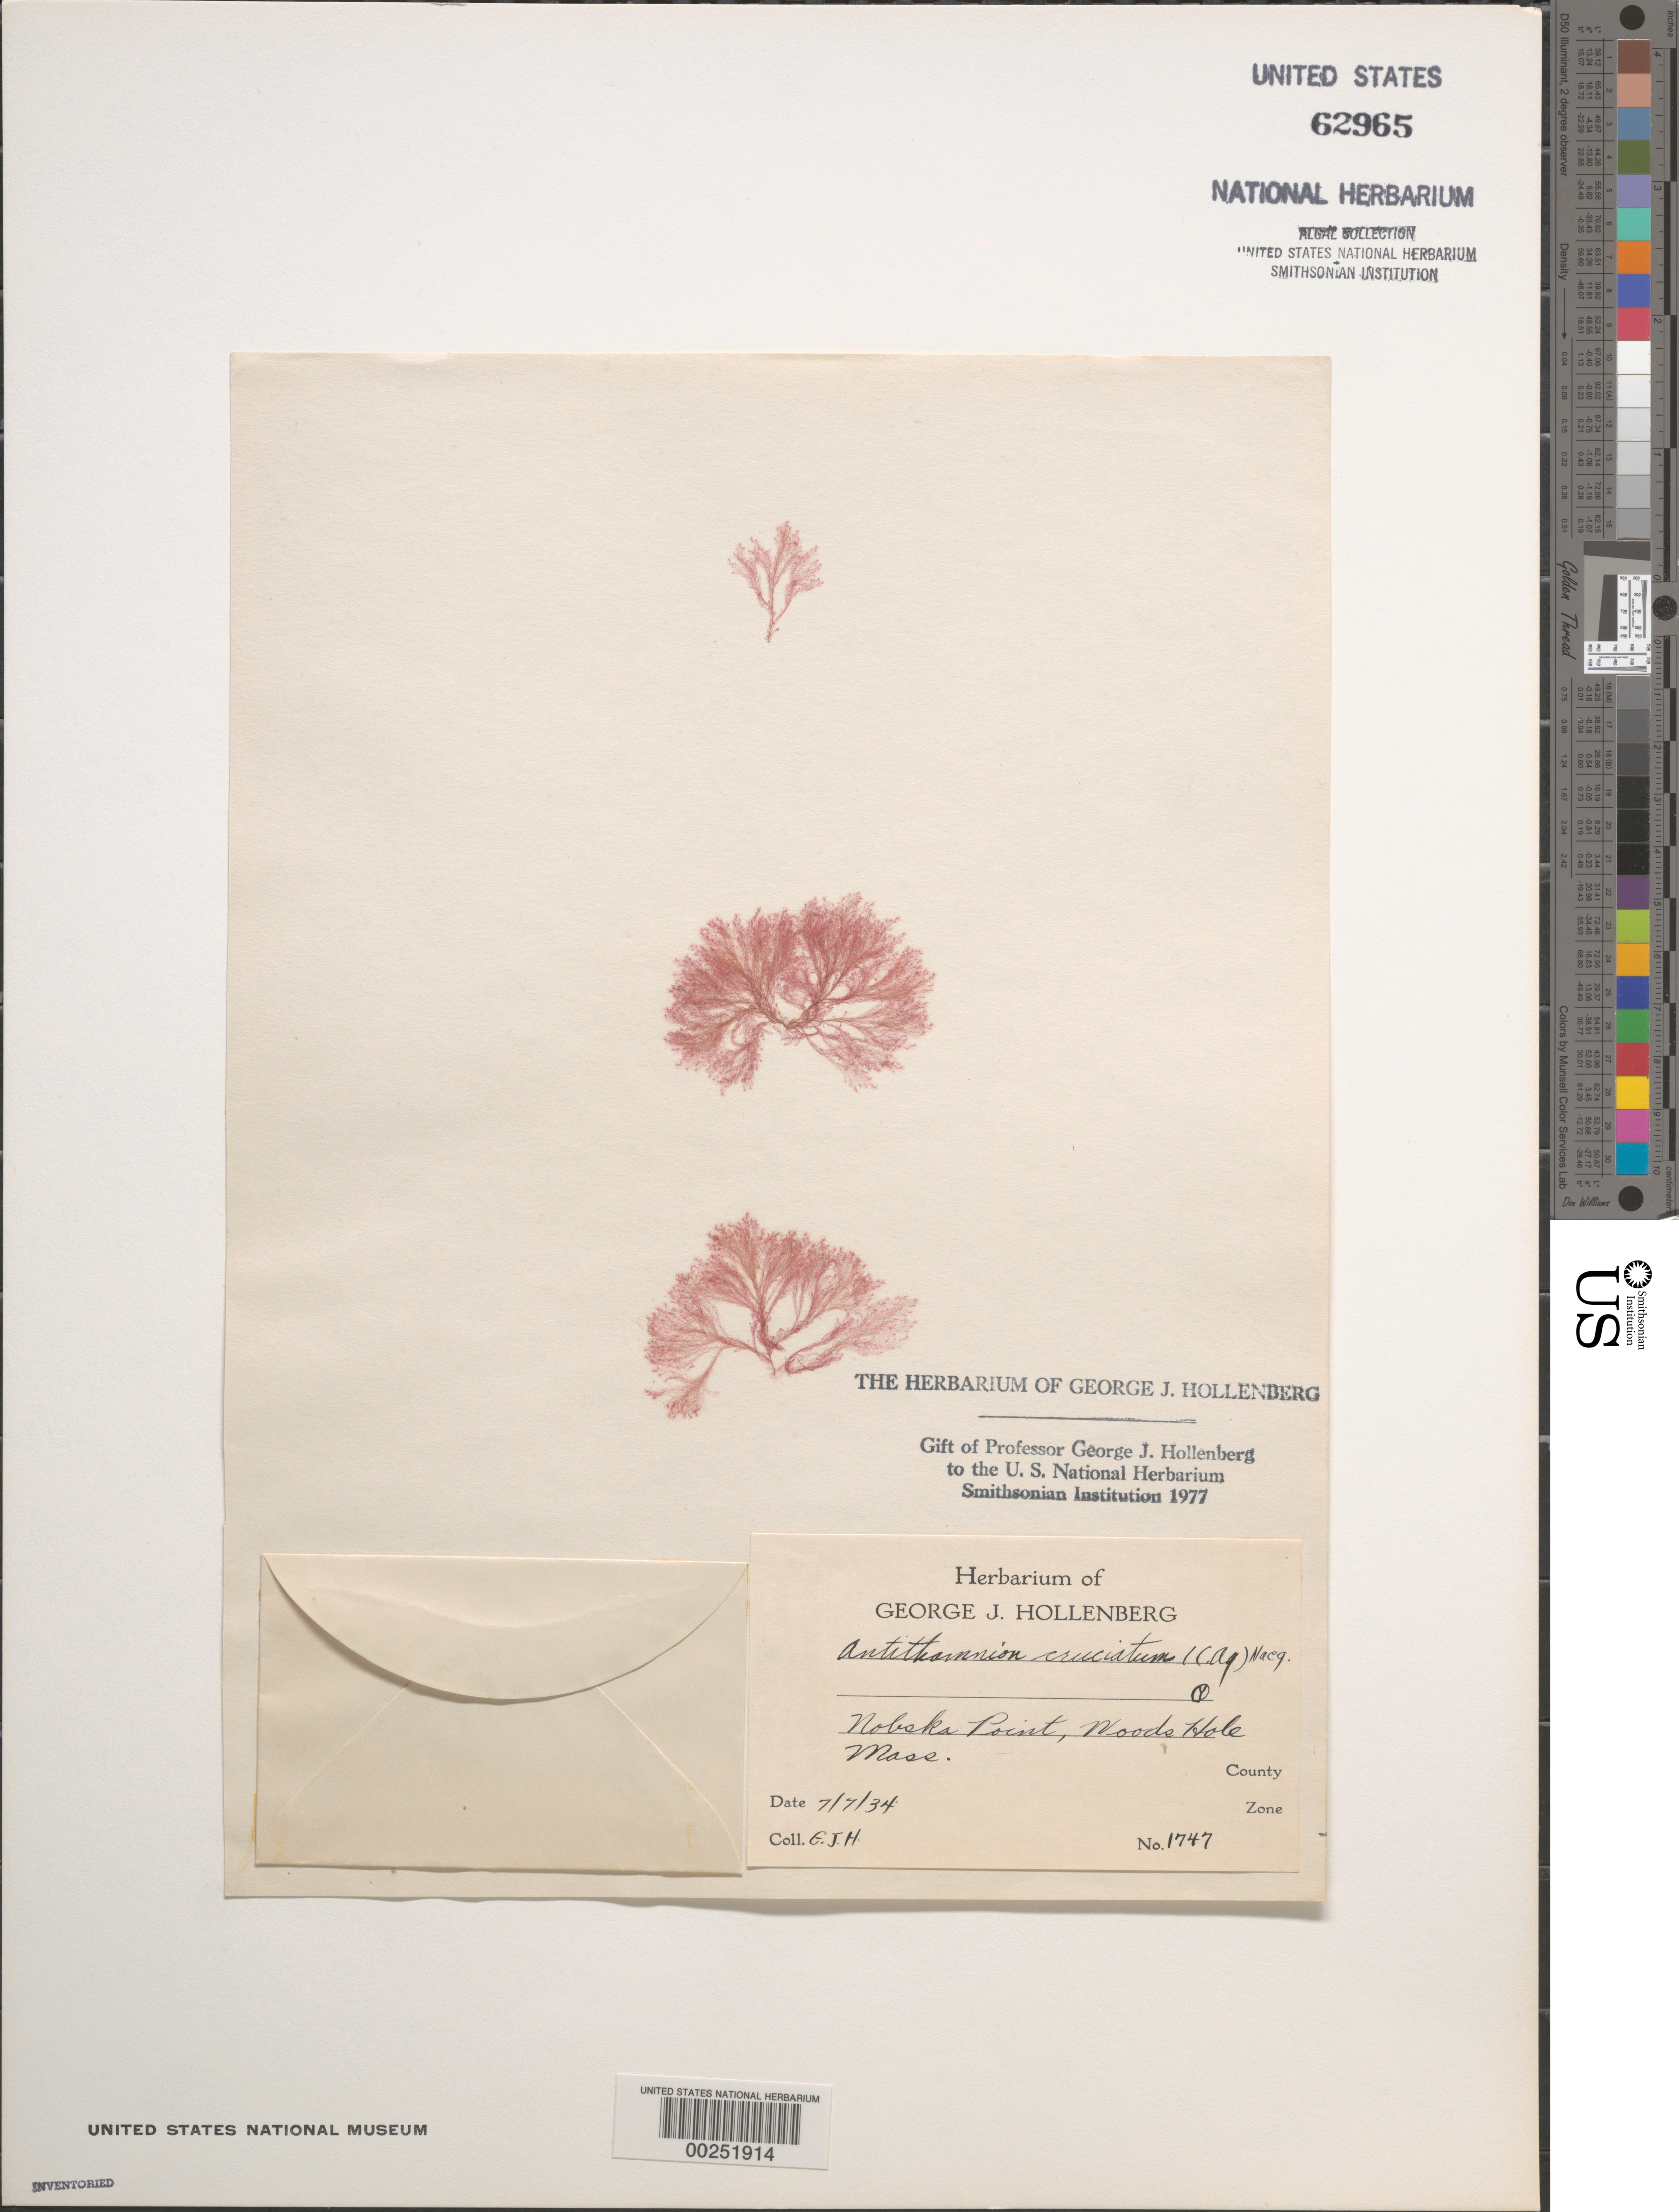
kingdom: Plantae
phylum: Rhodophyta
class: Florideophyceae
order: Ceramiales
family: Ceramiaceae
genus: Antithamnion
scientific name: Antithamnion cruciatum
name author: (C. Agardh) Näg.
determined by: Hollenberg, George J.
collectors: G. Hollenberg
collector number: GJH 1747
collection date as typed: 07 Jul 1934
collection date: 1934-07-07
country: United States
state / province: Massachusetts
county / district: Barnstable County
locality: Woods Hole, Nobska Point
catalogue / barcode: US 62965